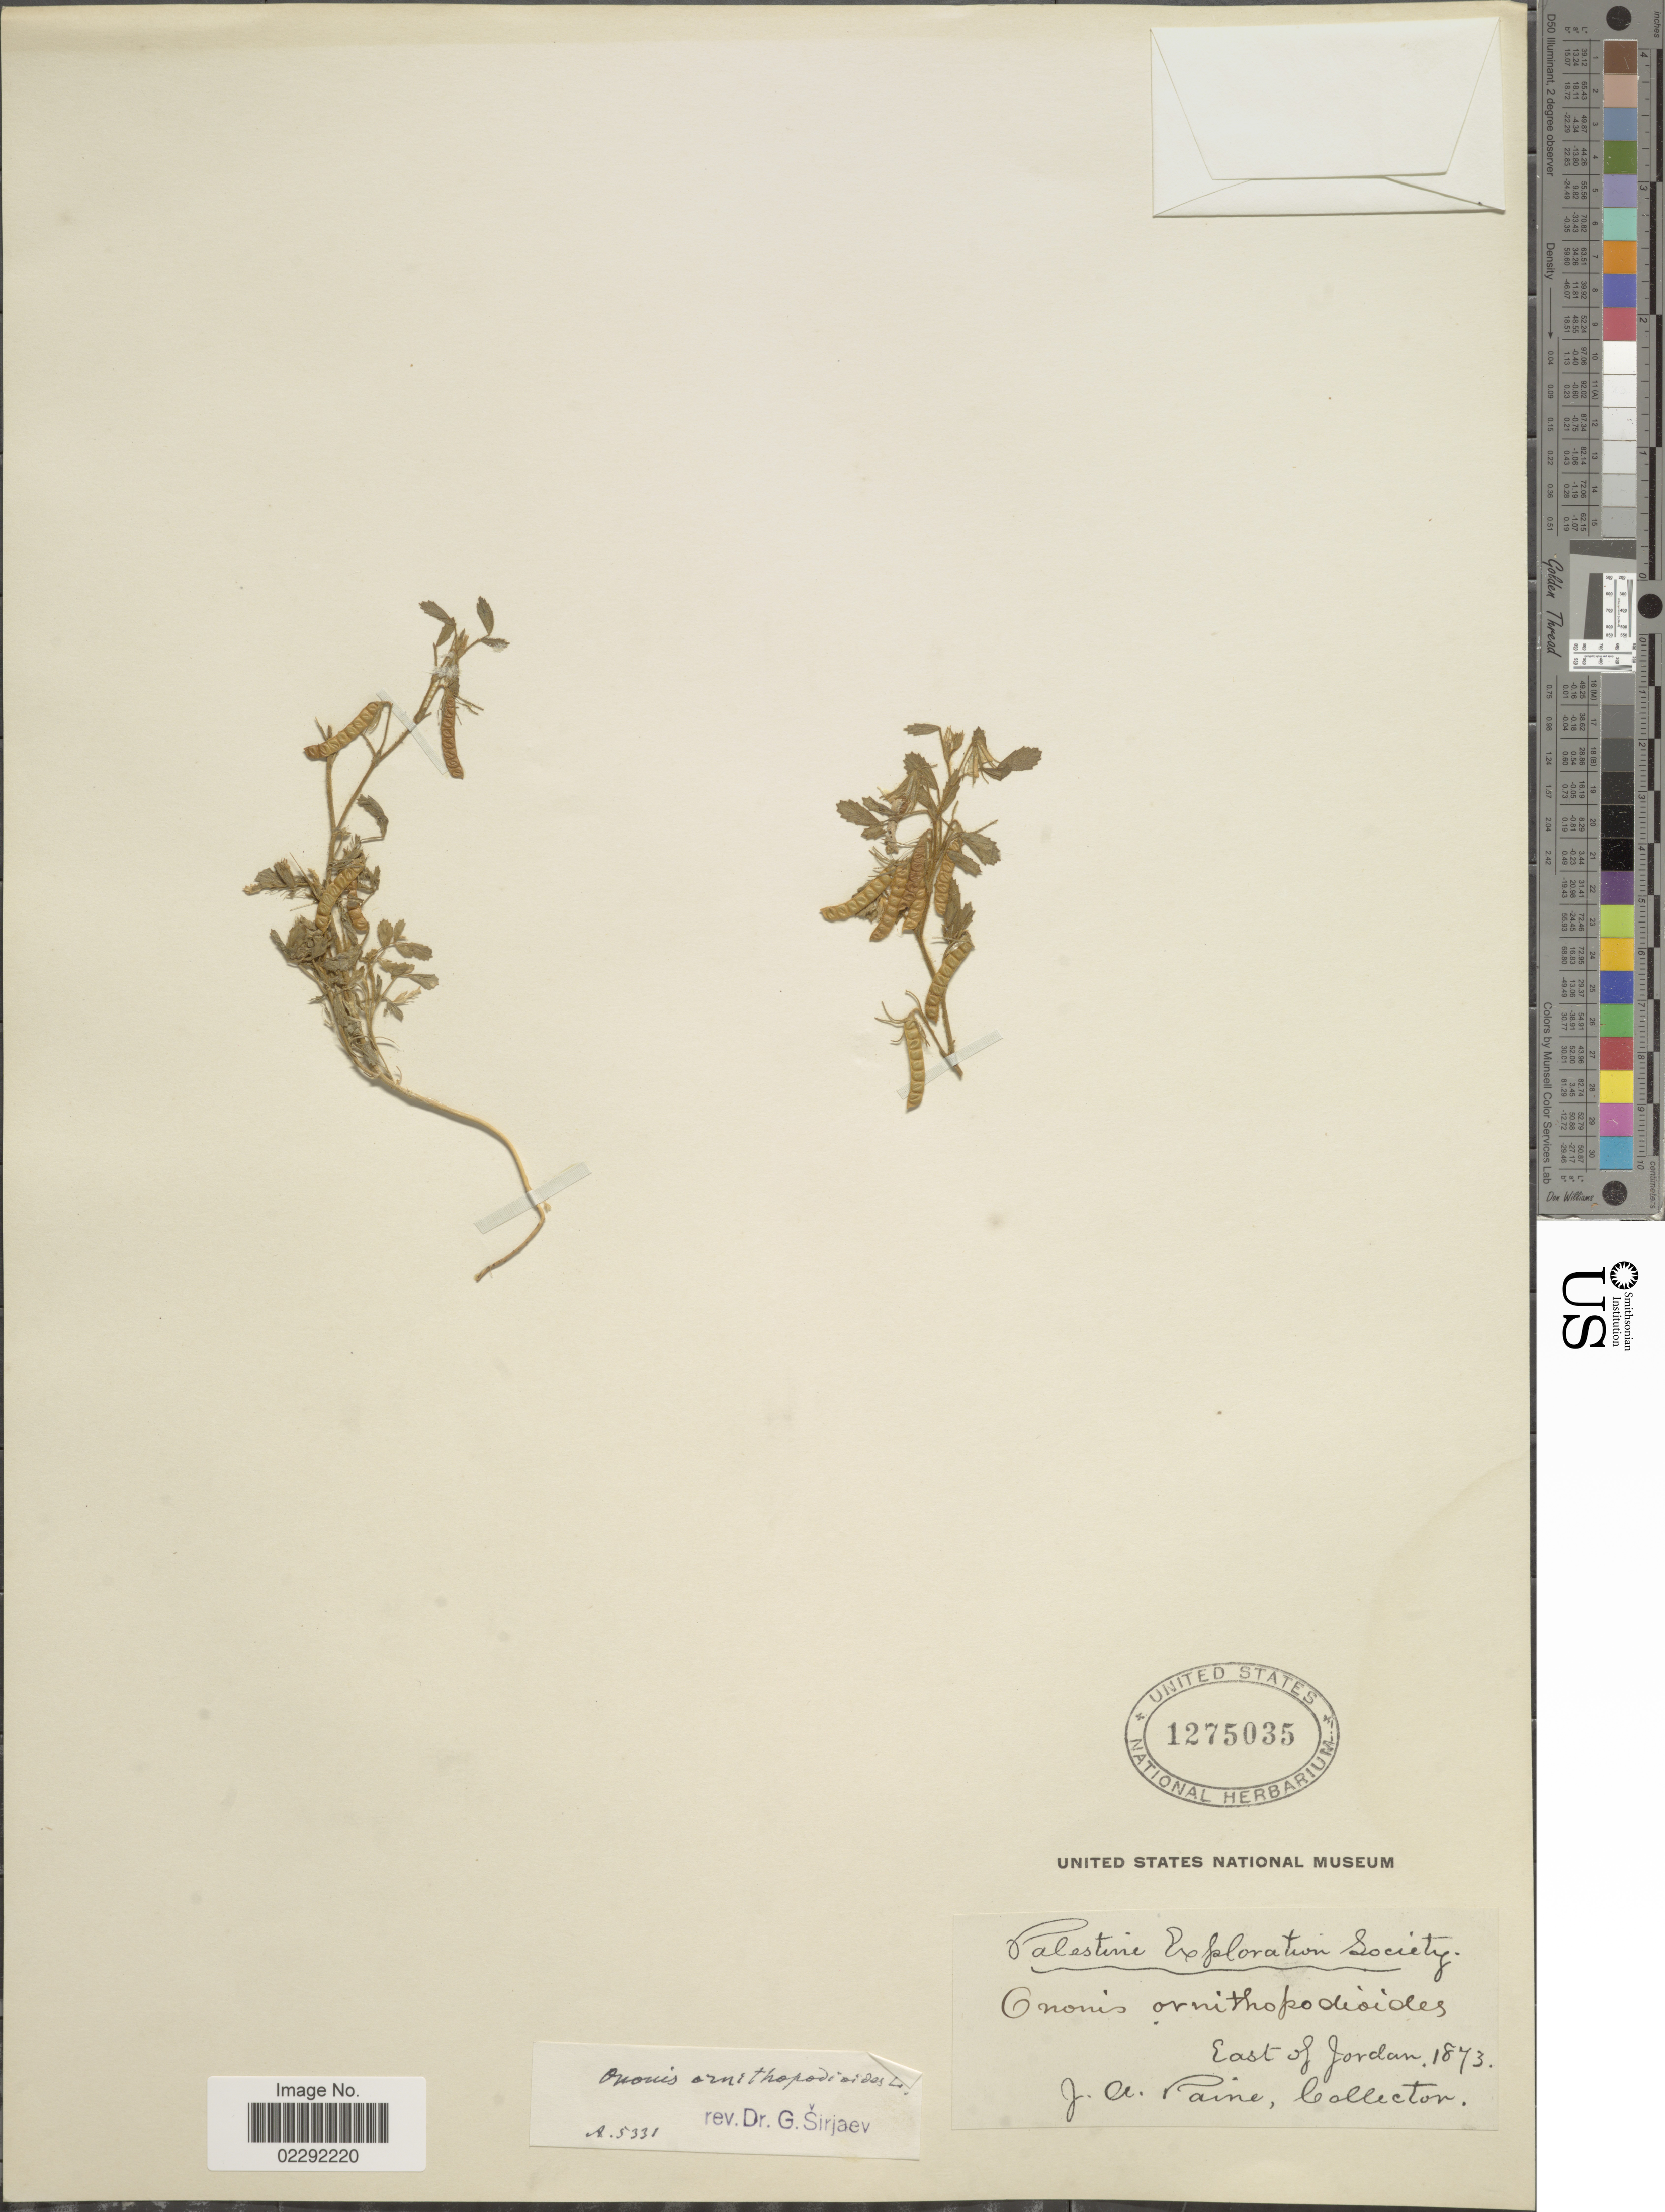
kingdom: Plantae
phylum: Tracheophyta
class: Magnoliopsida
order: Fabales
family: Fabaceae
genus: Ononis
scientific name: Ononis ornithopodioides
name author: L.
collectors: J. A. Paine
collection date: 1873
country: Jordan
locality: Palestine. East of Jordan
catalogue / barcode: US 1275035